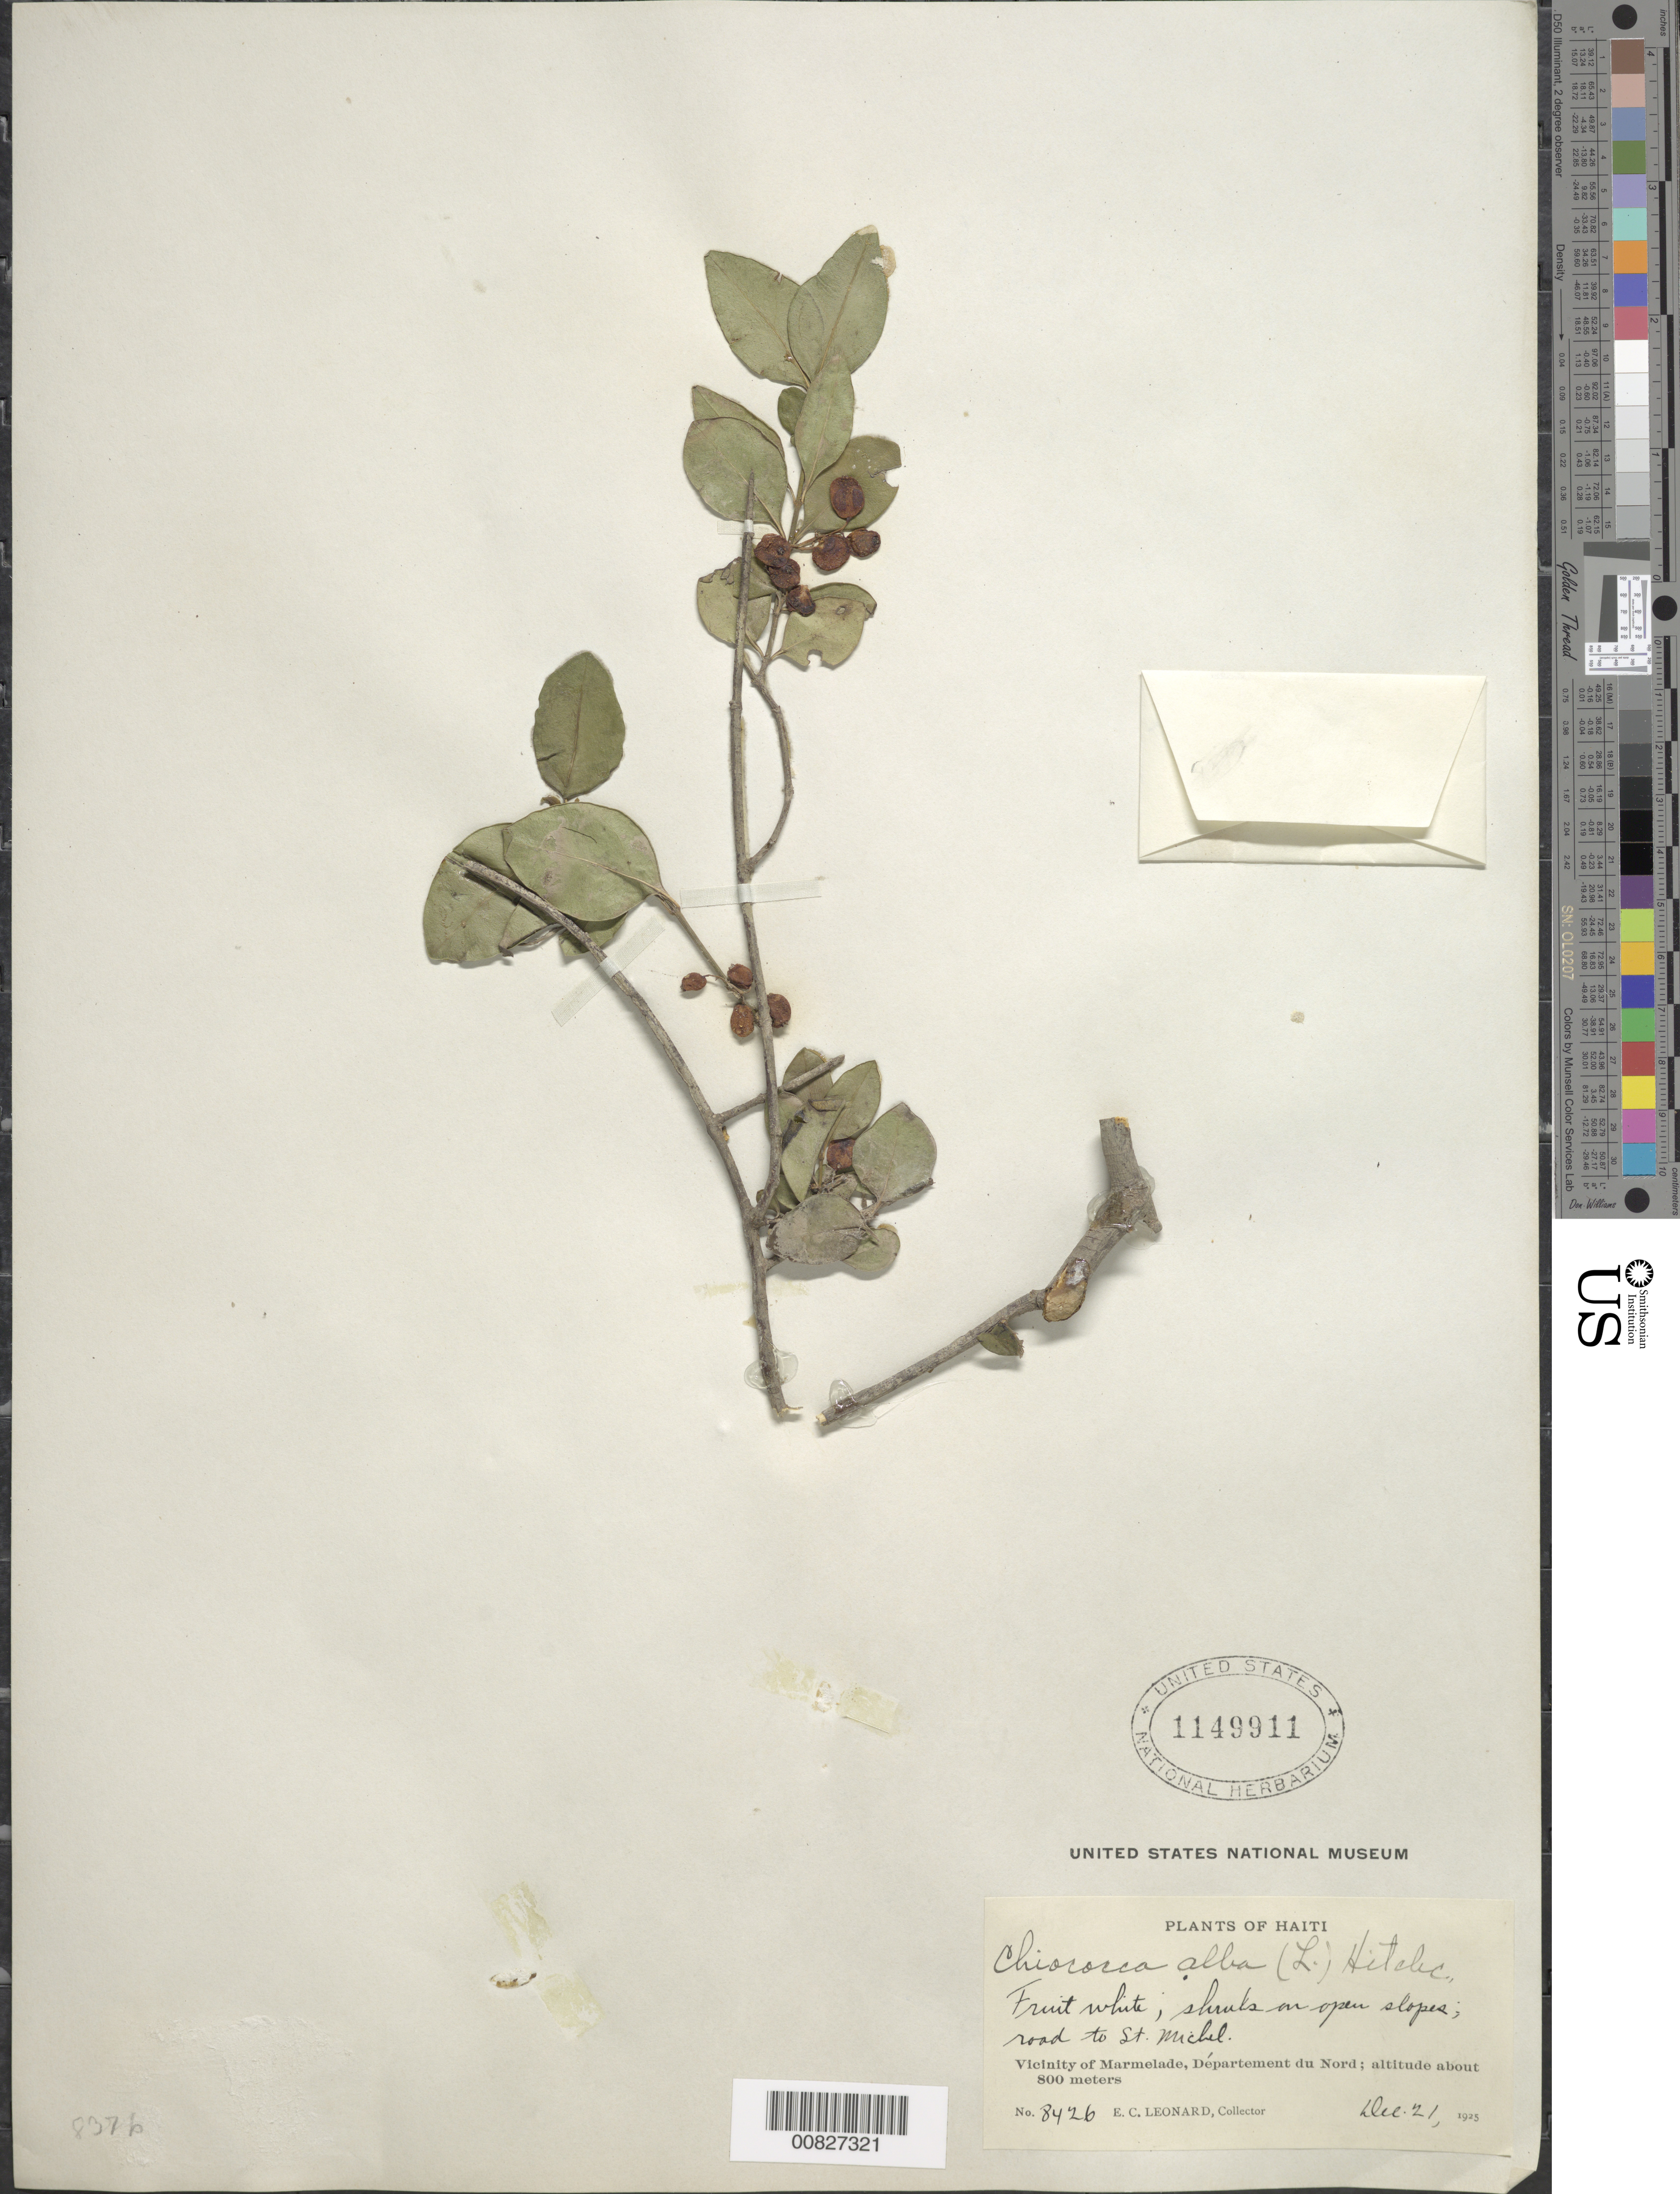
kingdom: Plantae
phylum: Tracheophyta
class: Magnoliopsida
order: Gentianales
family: Rubiaceae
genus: Chiococca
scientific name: Chiococca alba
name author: (L.) Hitchc.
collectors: E. C. Leonard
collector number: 8426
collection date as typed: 21 Dec 1925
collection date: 1925-12-21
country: Haiti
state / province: Nord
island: Hispaniola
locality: Vicinity of Marmelade, road to St. Michel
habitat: Open slopes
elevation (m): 800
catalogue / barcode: US 1149911